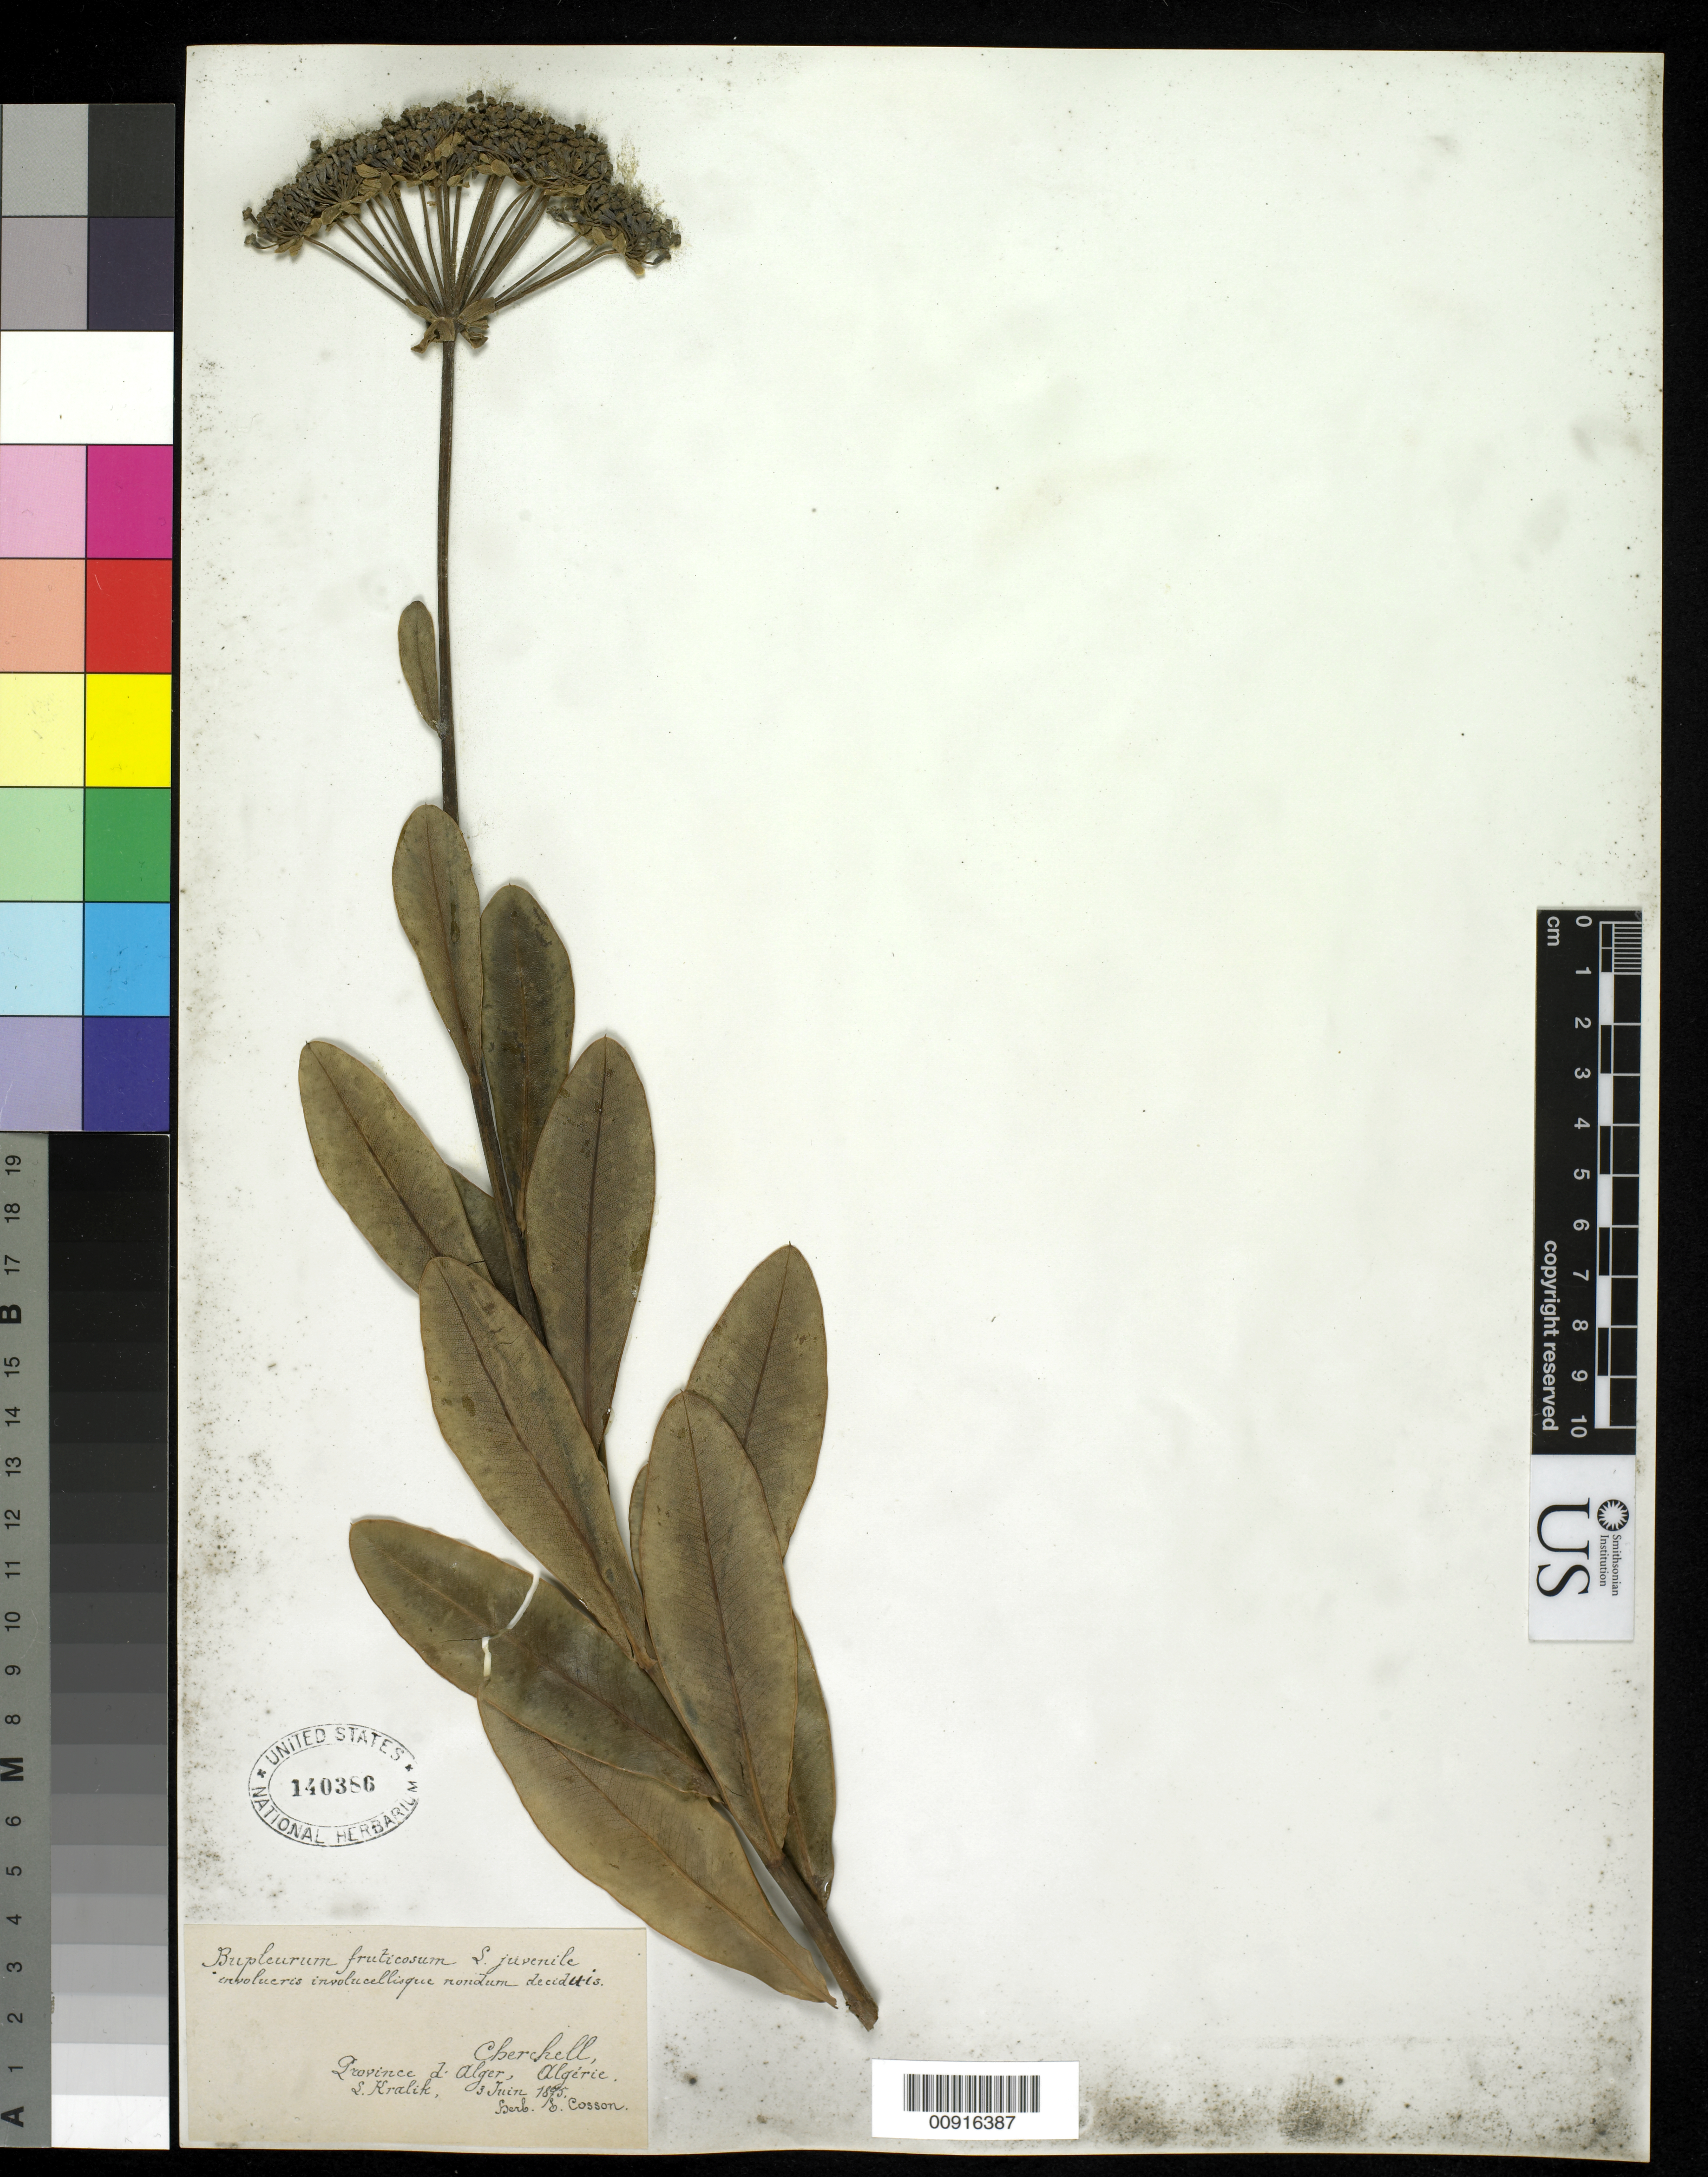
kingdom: Plantae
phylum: Tracheophyta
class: Magnoliopsida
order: Apiales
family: Apiaceae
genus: Bupleurum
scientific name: Bupleurum fruticosum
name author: L.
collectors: L. Kralik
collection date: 1895-03-06 or 1895-06-03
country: Algeria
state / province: Alger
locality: Cherchell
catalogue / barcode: US 140386